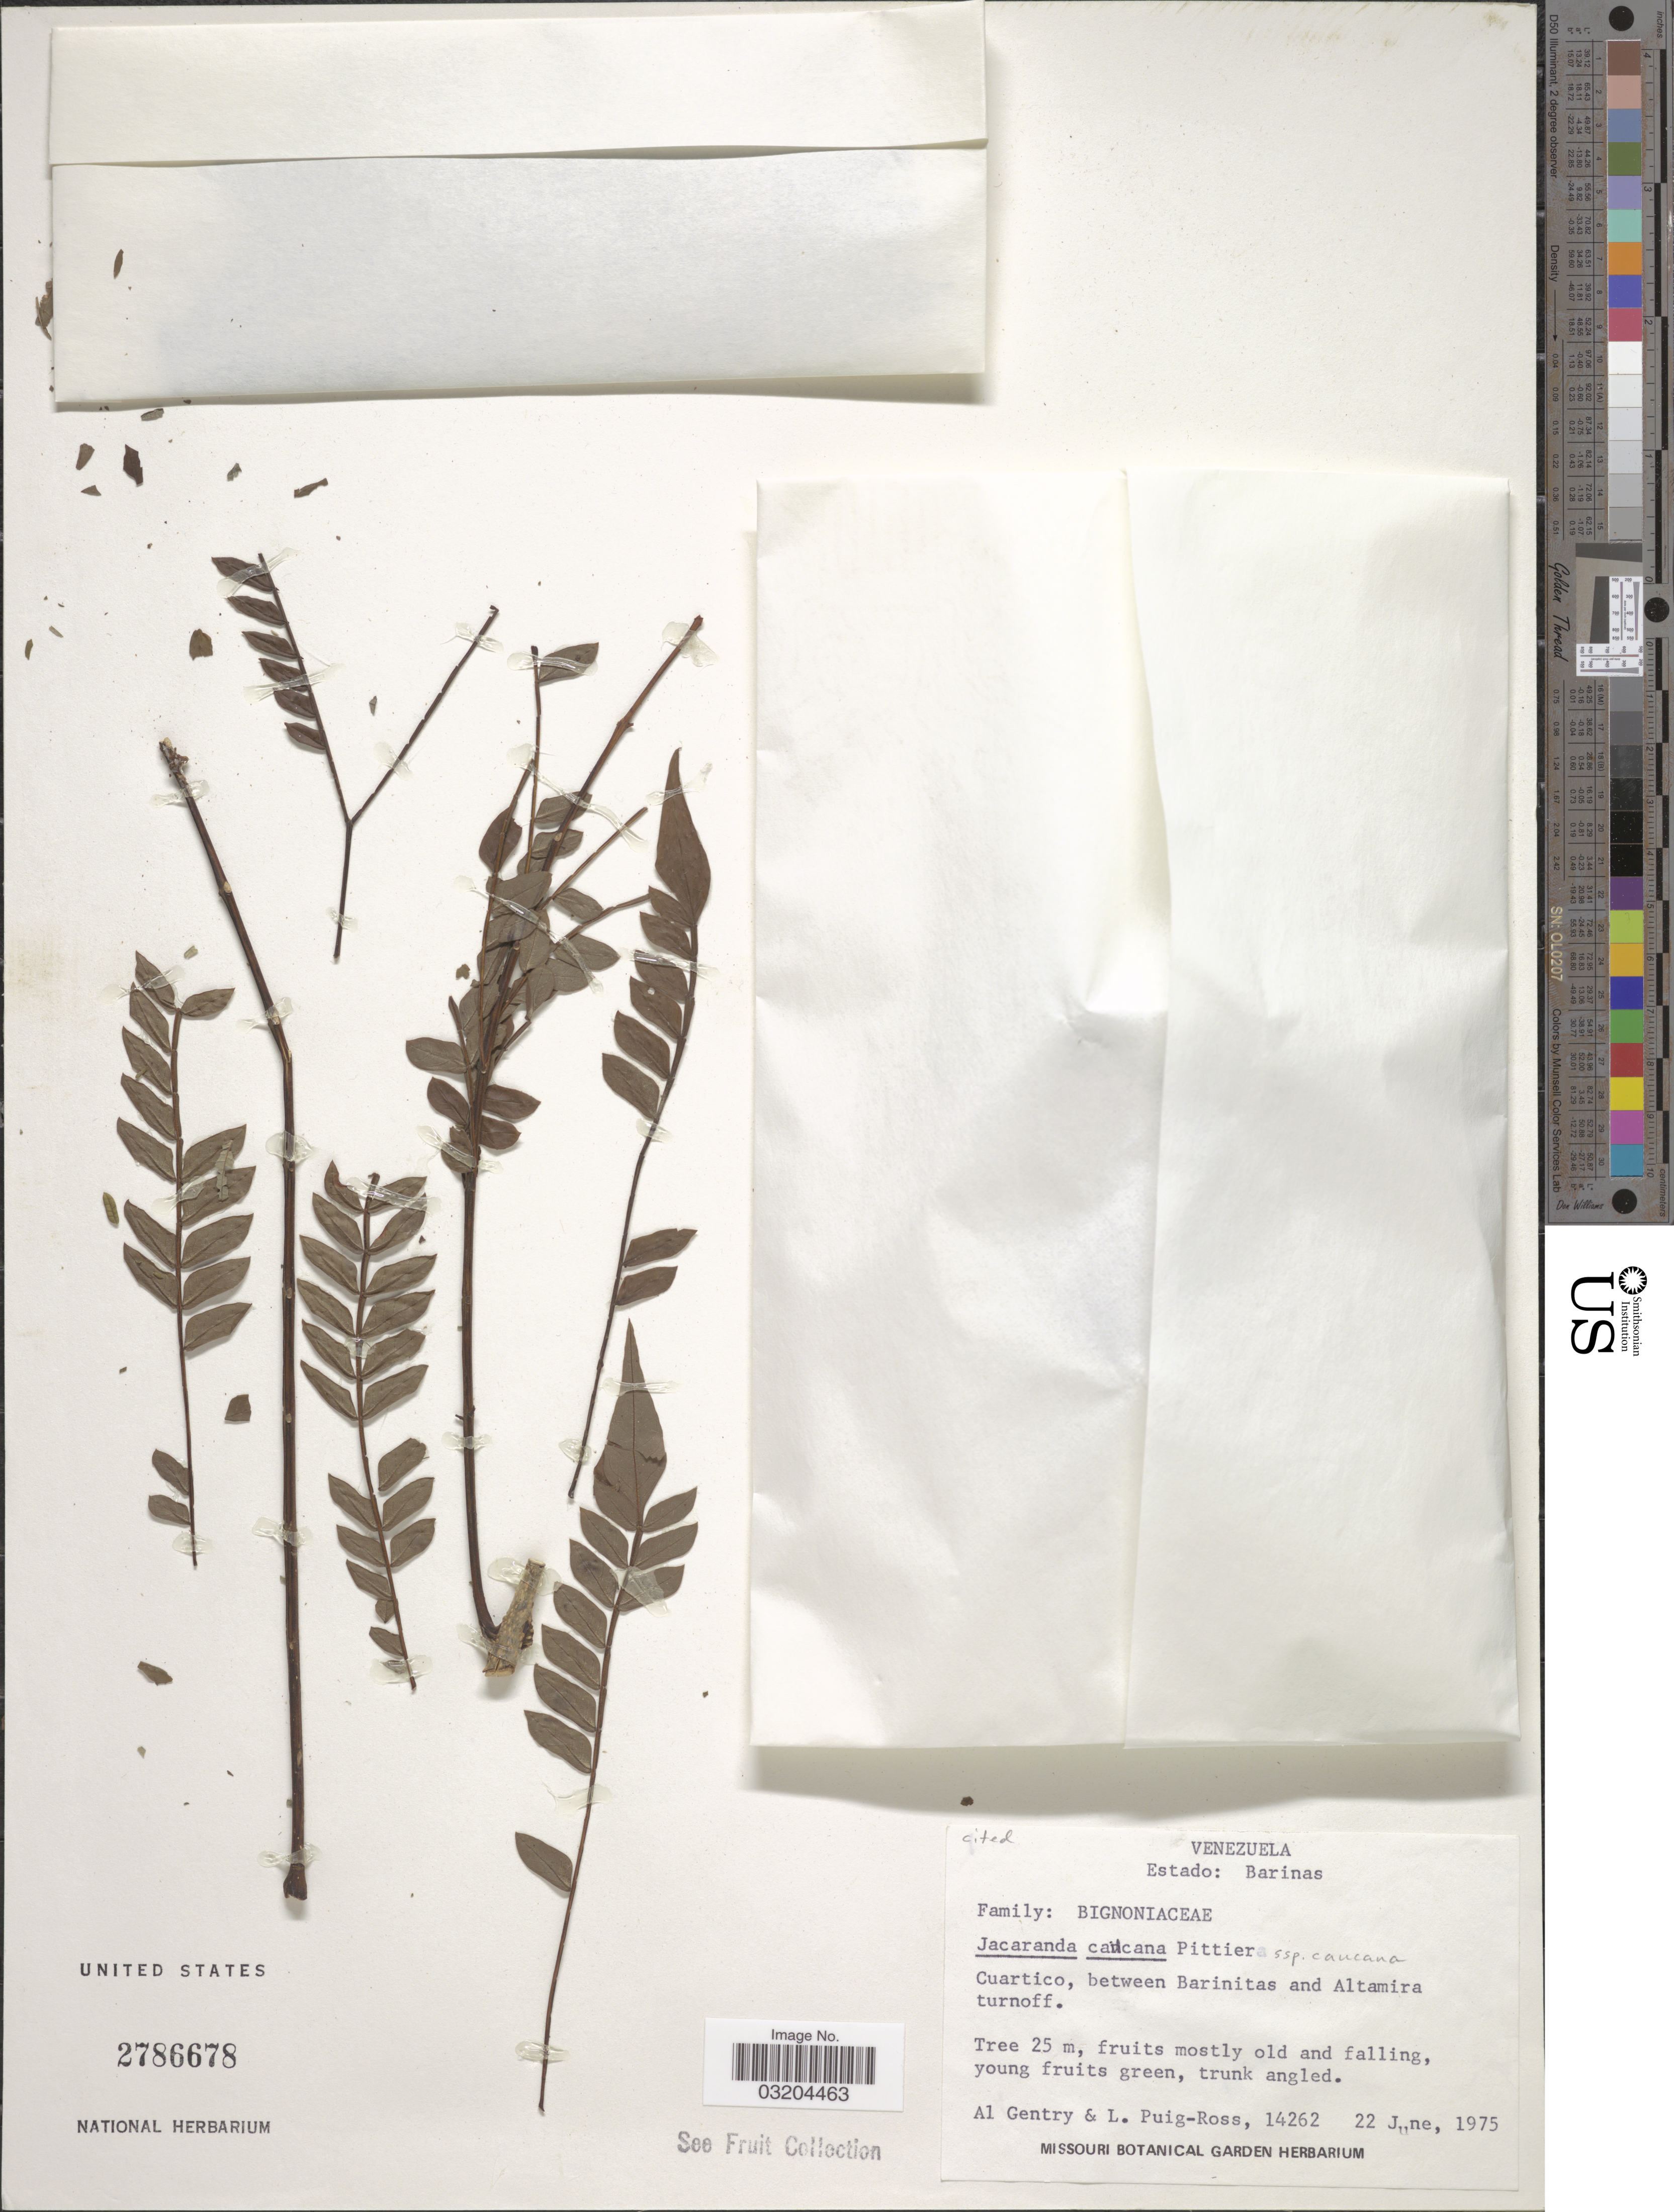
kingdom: Plantae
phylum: Tracheophyta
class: Magnoliopsida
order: Lamiales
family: Bignoniaceae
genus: Jacaranda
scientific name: Jacaranda caucana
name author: Pittier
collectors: A. H. Gentry & L. Puig-Ross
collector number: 14262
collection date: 1975-06-22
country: Venezuela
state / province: Barinas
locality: Cuartico, between Barinitas and Altamira turnoff.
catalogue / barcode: US 2786678